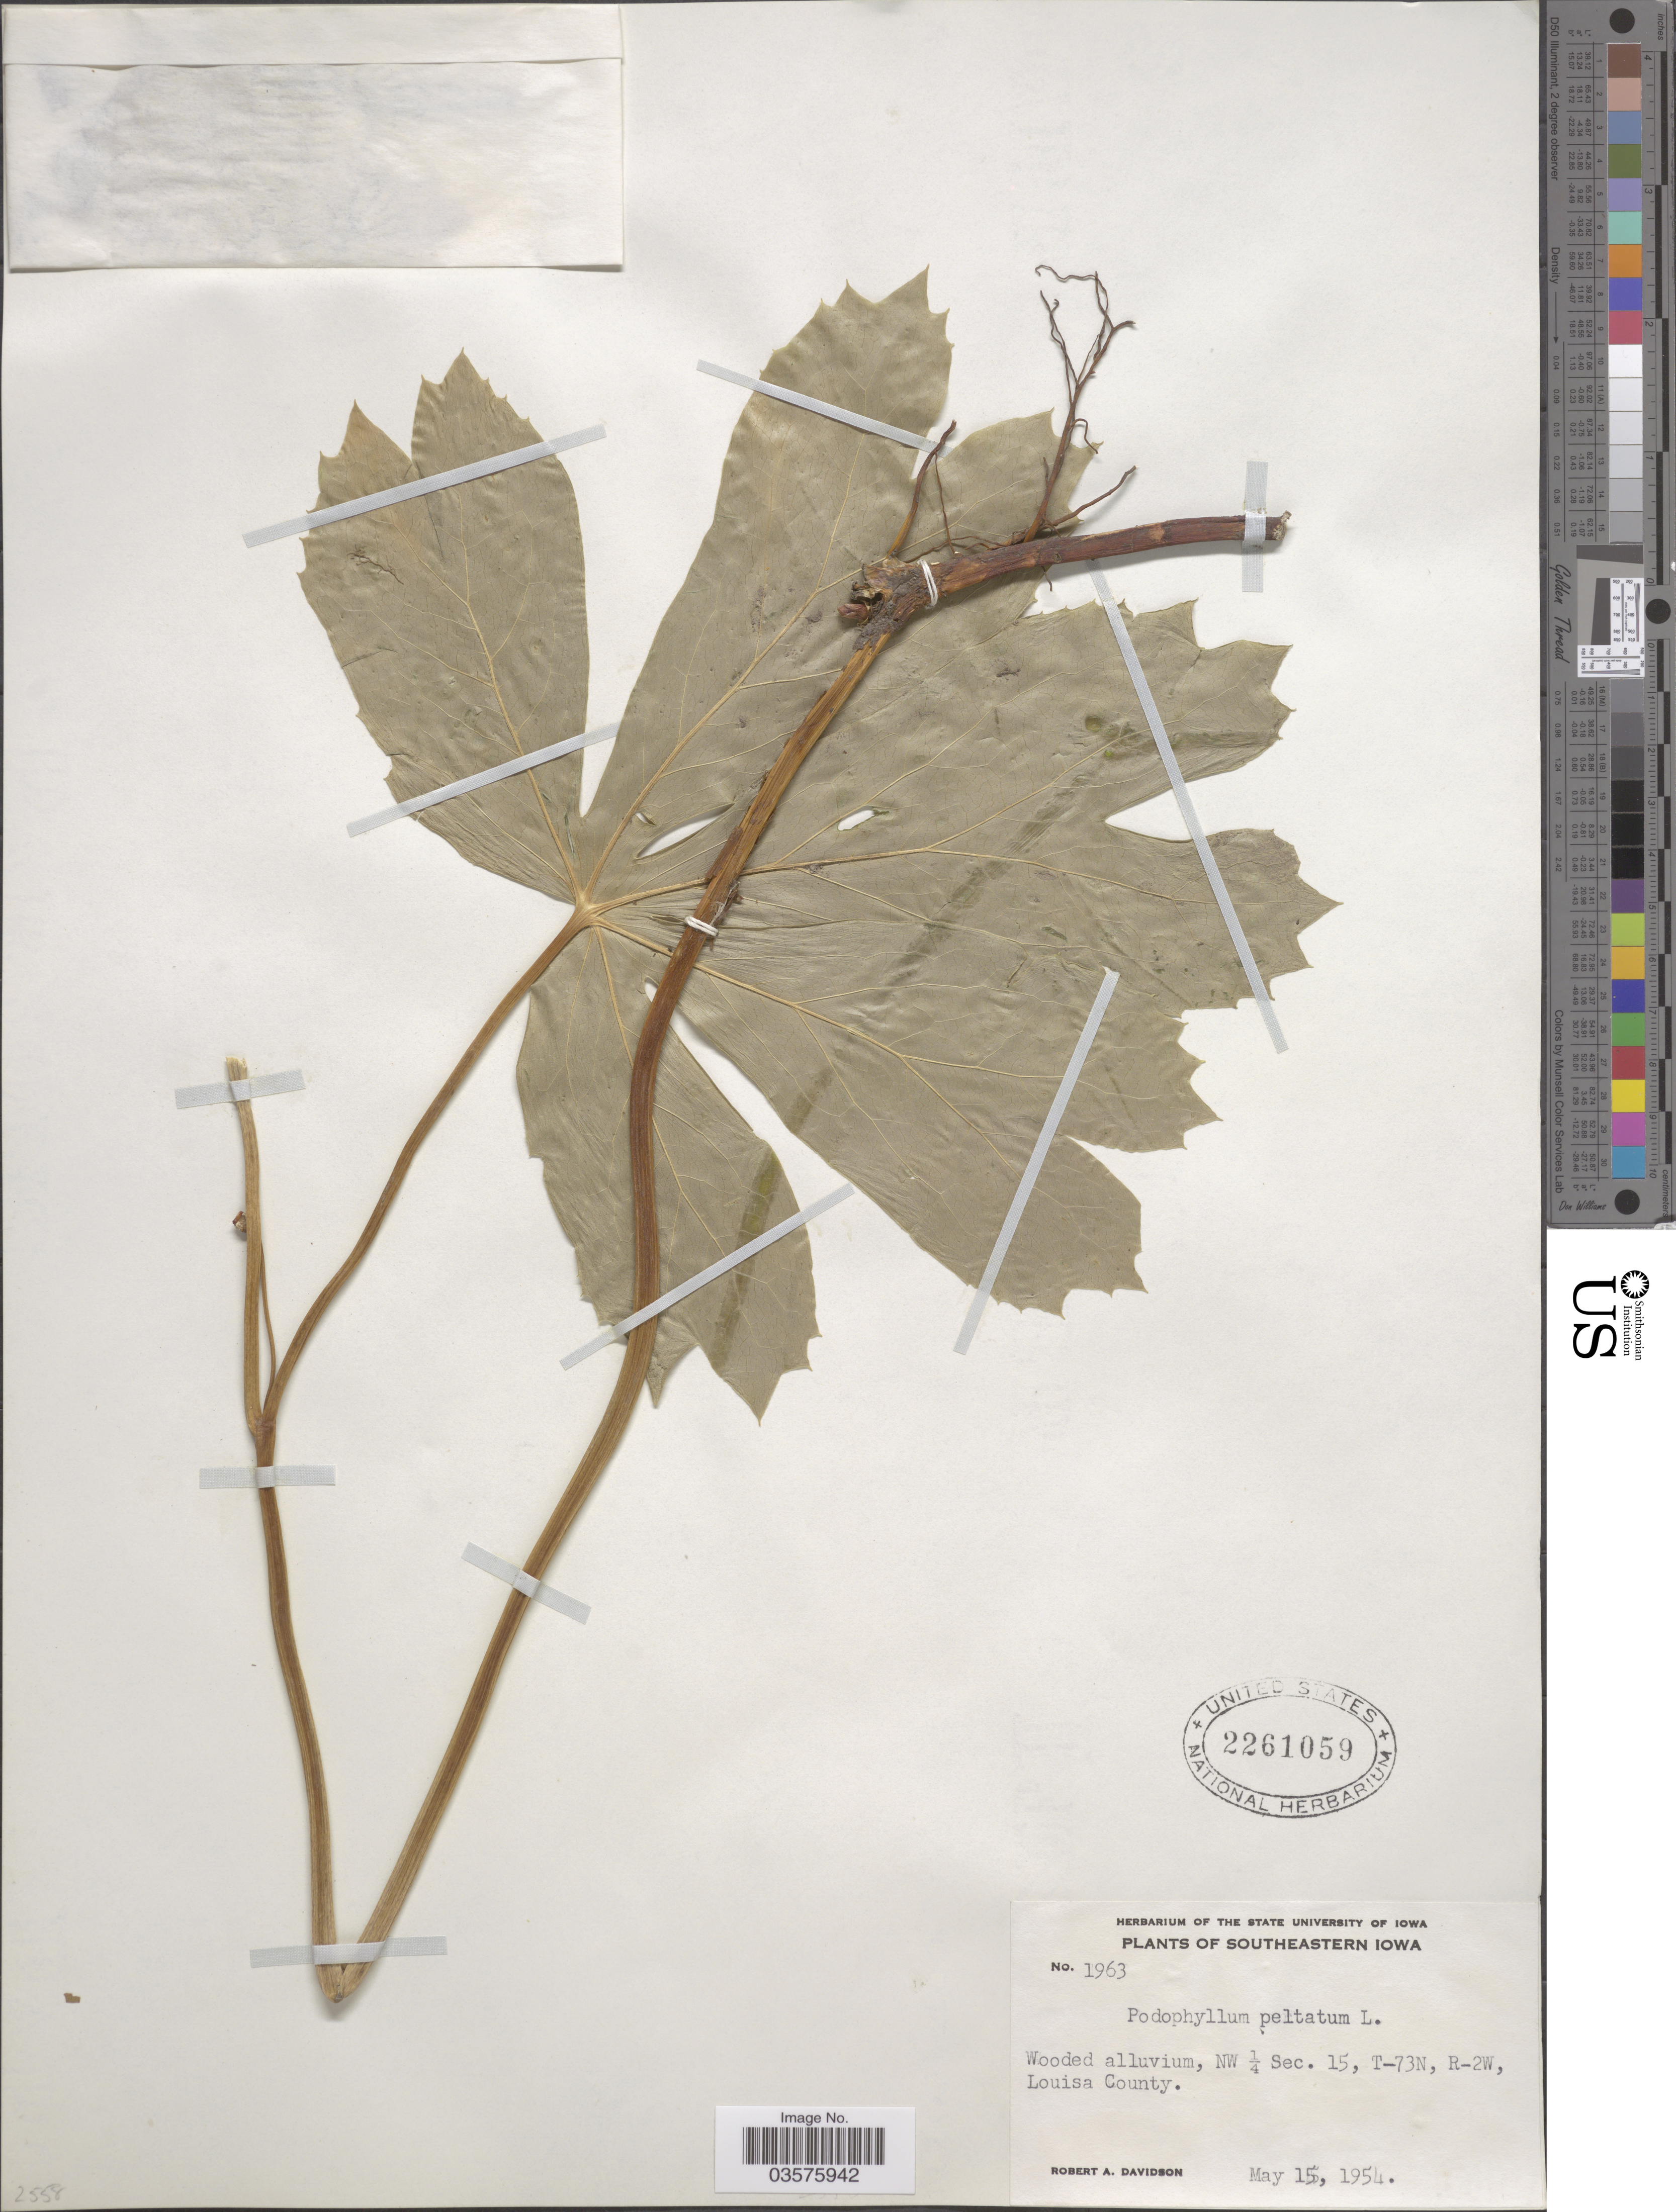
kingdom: Plantae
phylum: Tracheophyta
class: Magnoliopsida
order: Ranunculales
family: Berberidaceae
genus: Podophyllum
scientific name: Podophyllum peltatum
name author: L.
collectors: R. A. Davidson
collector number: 1963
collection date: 1954-05-15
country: United States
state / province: Iowa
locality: Southeastern Iowa. Wooded alluvium, NW ¼ Sec. 15, T-73N, R-2W, Louisa County.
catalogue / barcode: US 2261059